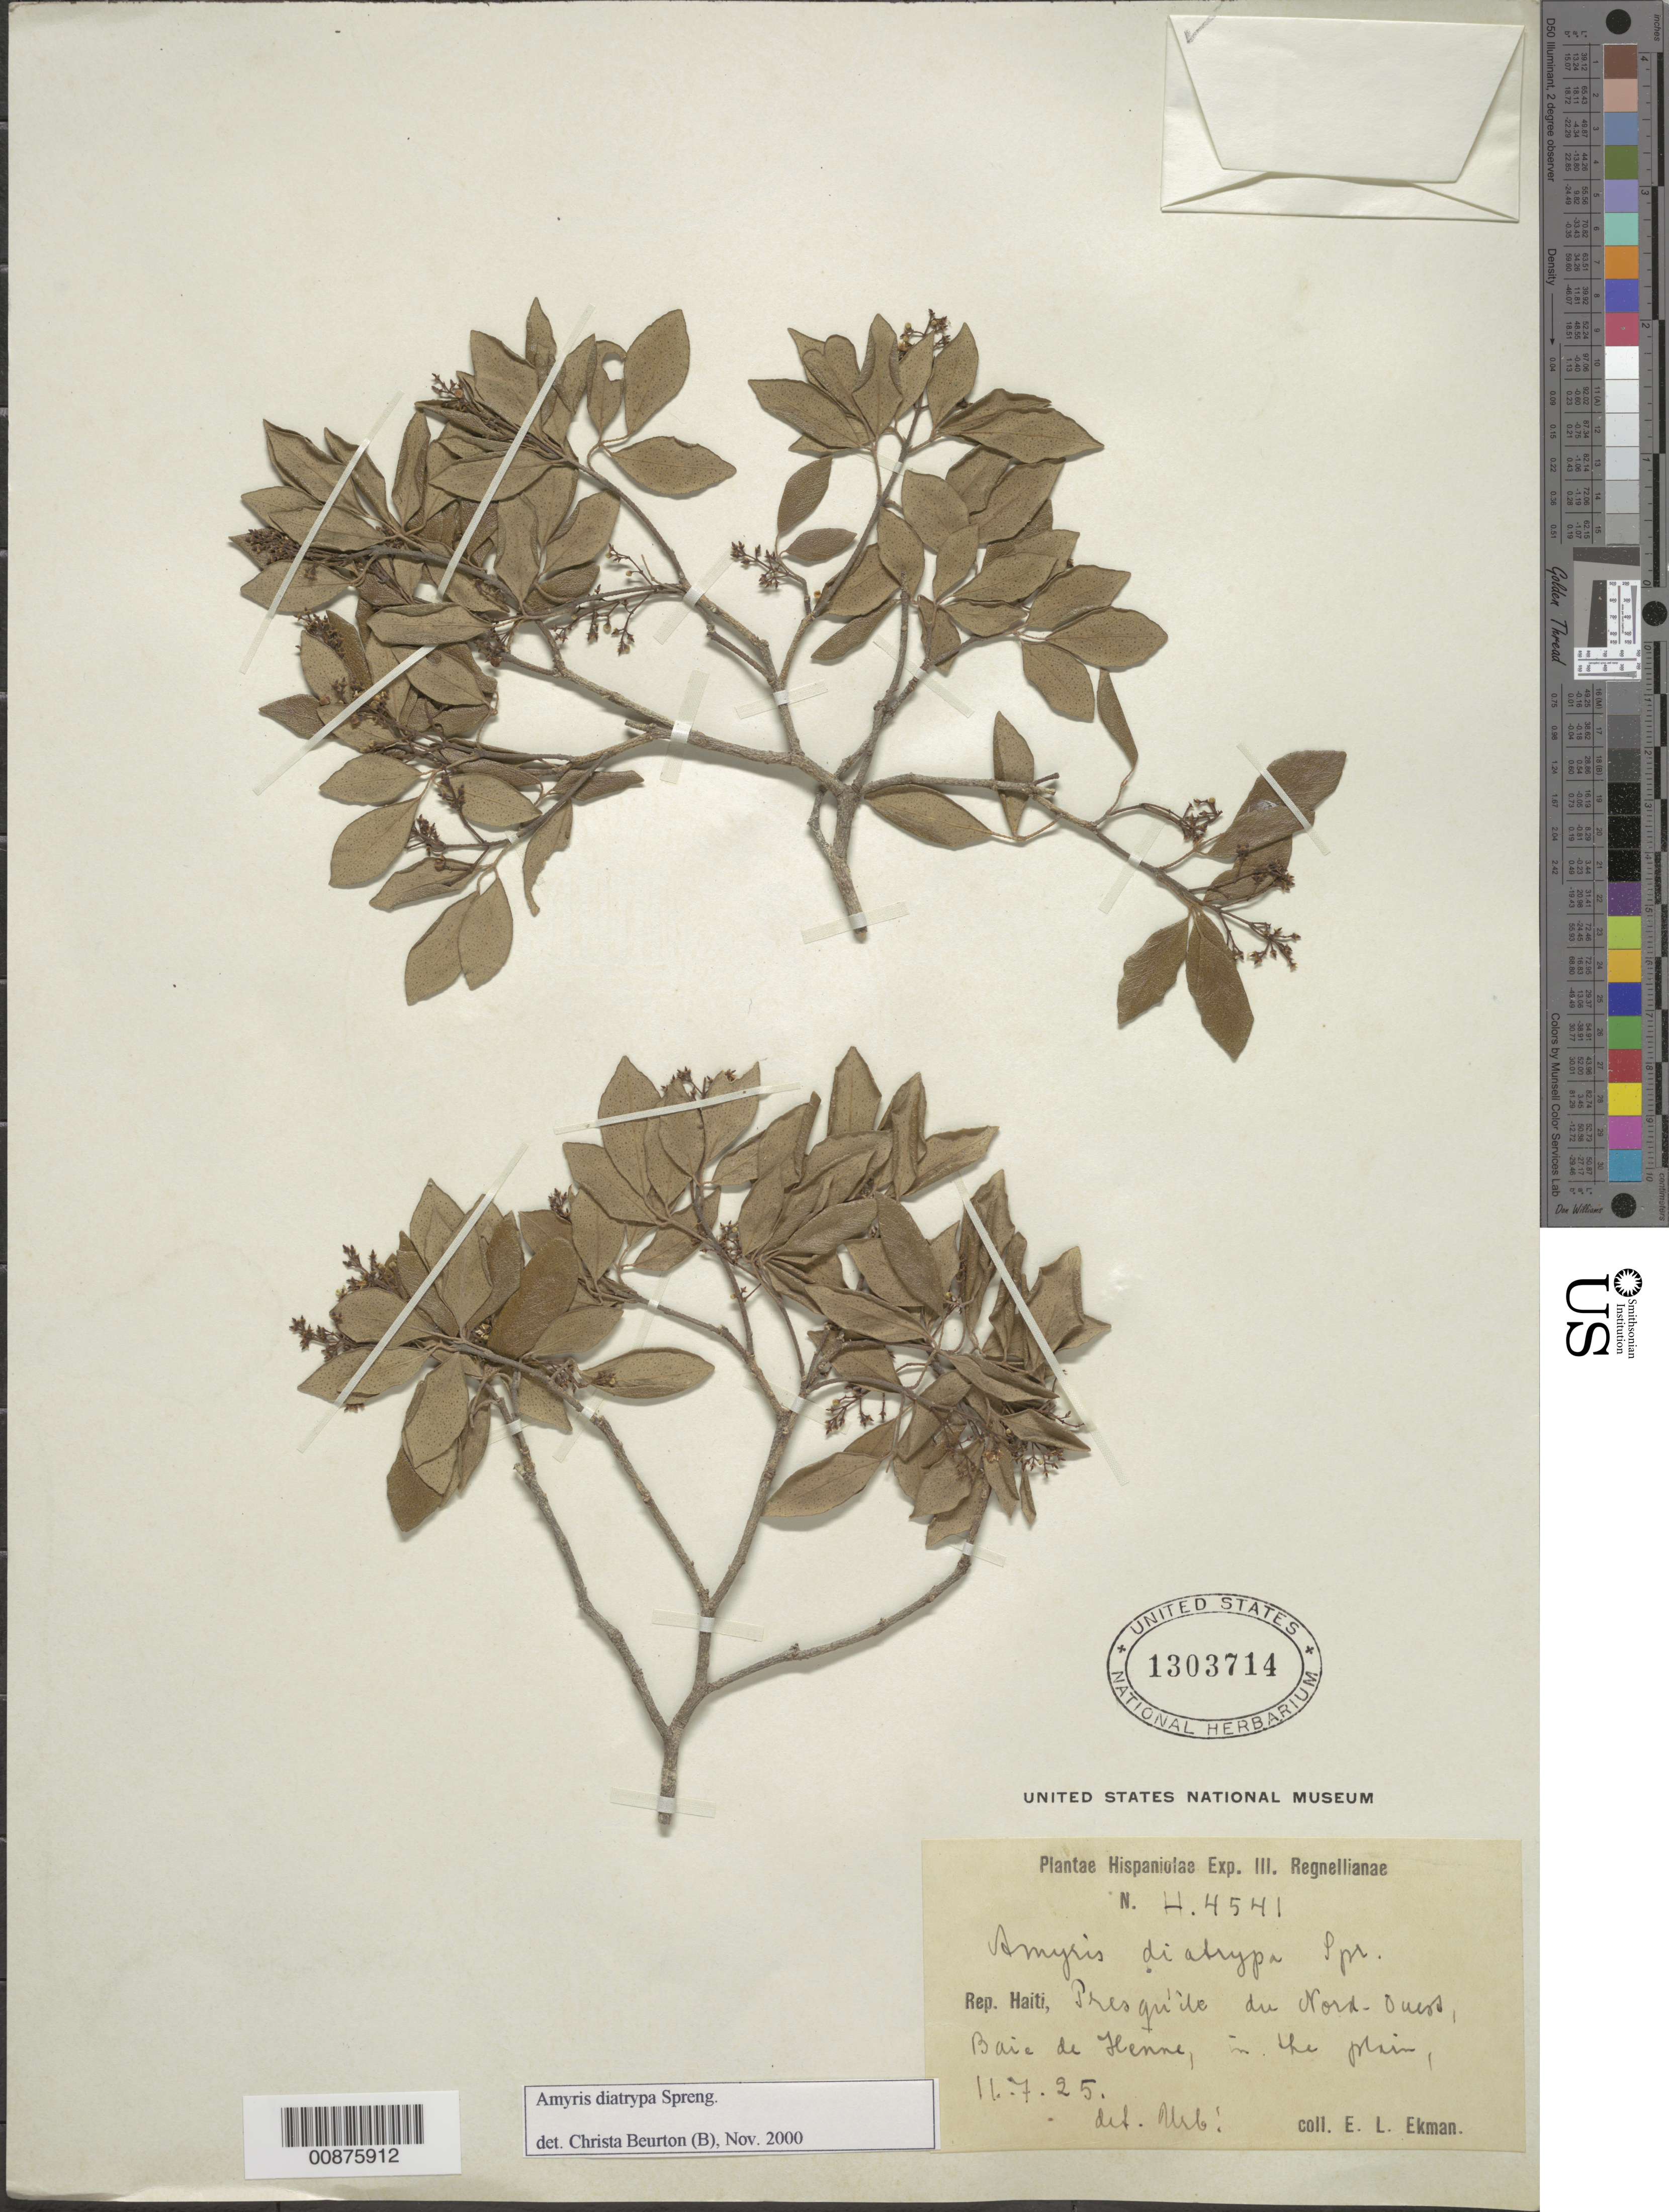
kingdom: Plantae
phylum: Tracheophyta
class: Magnoliopsida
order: Sapindales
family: Rutaceae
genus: Amyris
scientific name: Amyris diatrypa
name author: Spreng.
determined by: Beurton, C.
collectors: E. L. Ekman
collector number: H 4541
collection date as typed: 11 Jul 1925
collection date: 1925-07-11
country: Haiti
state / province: Nord-Ouest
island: Hispaniola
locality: Baie de Henne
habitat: In the plain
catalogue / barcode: US 1303714